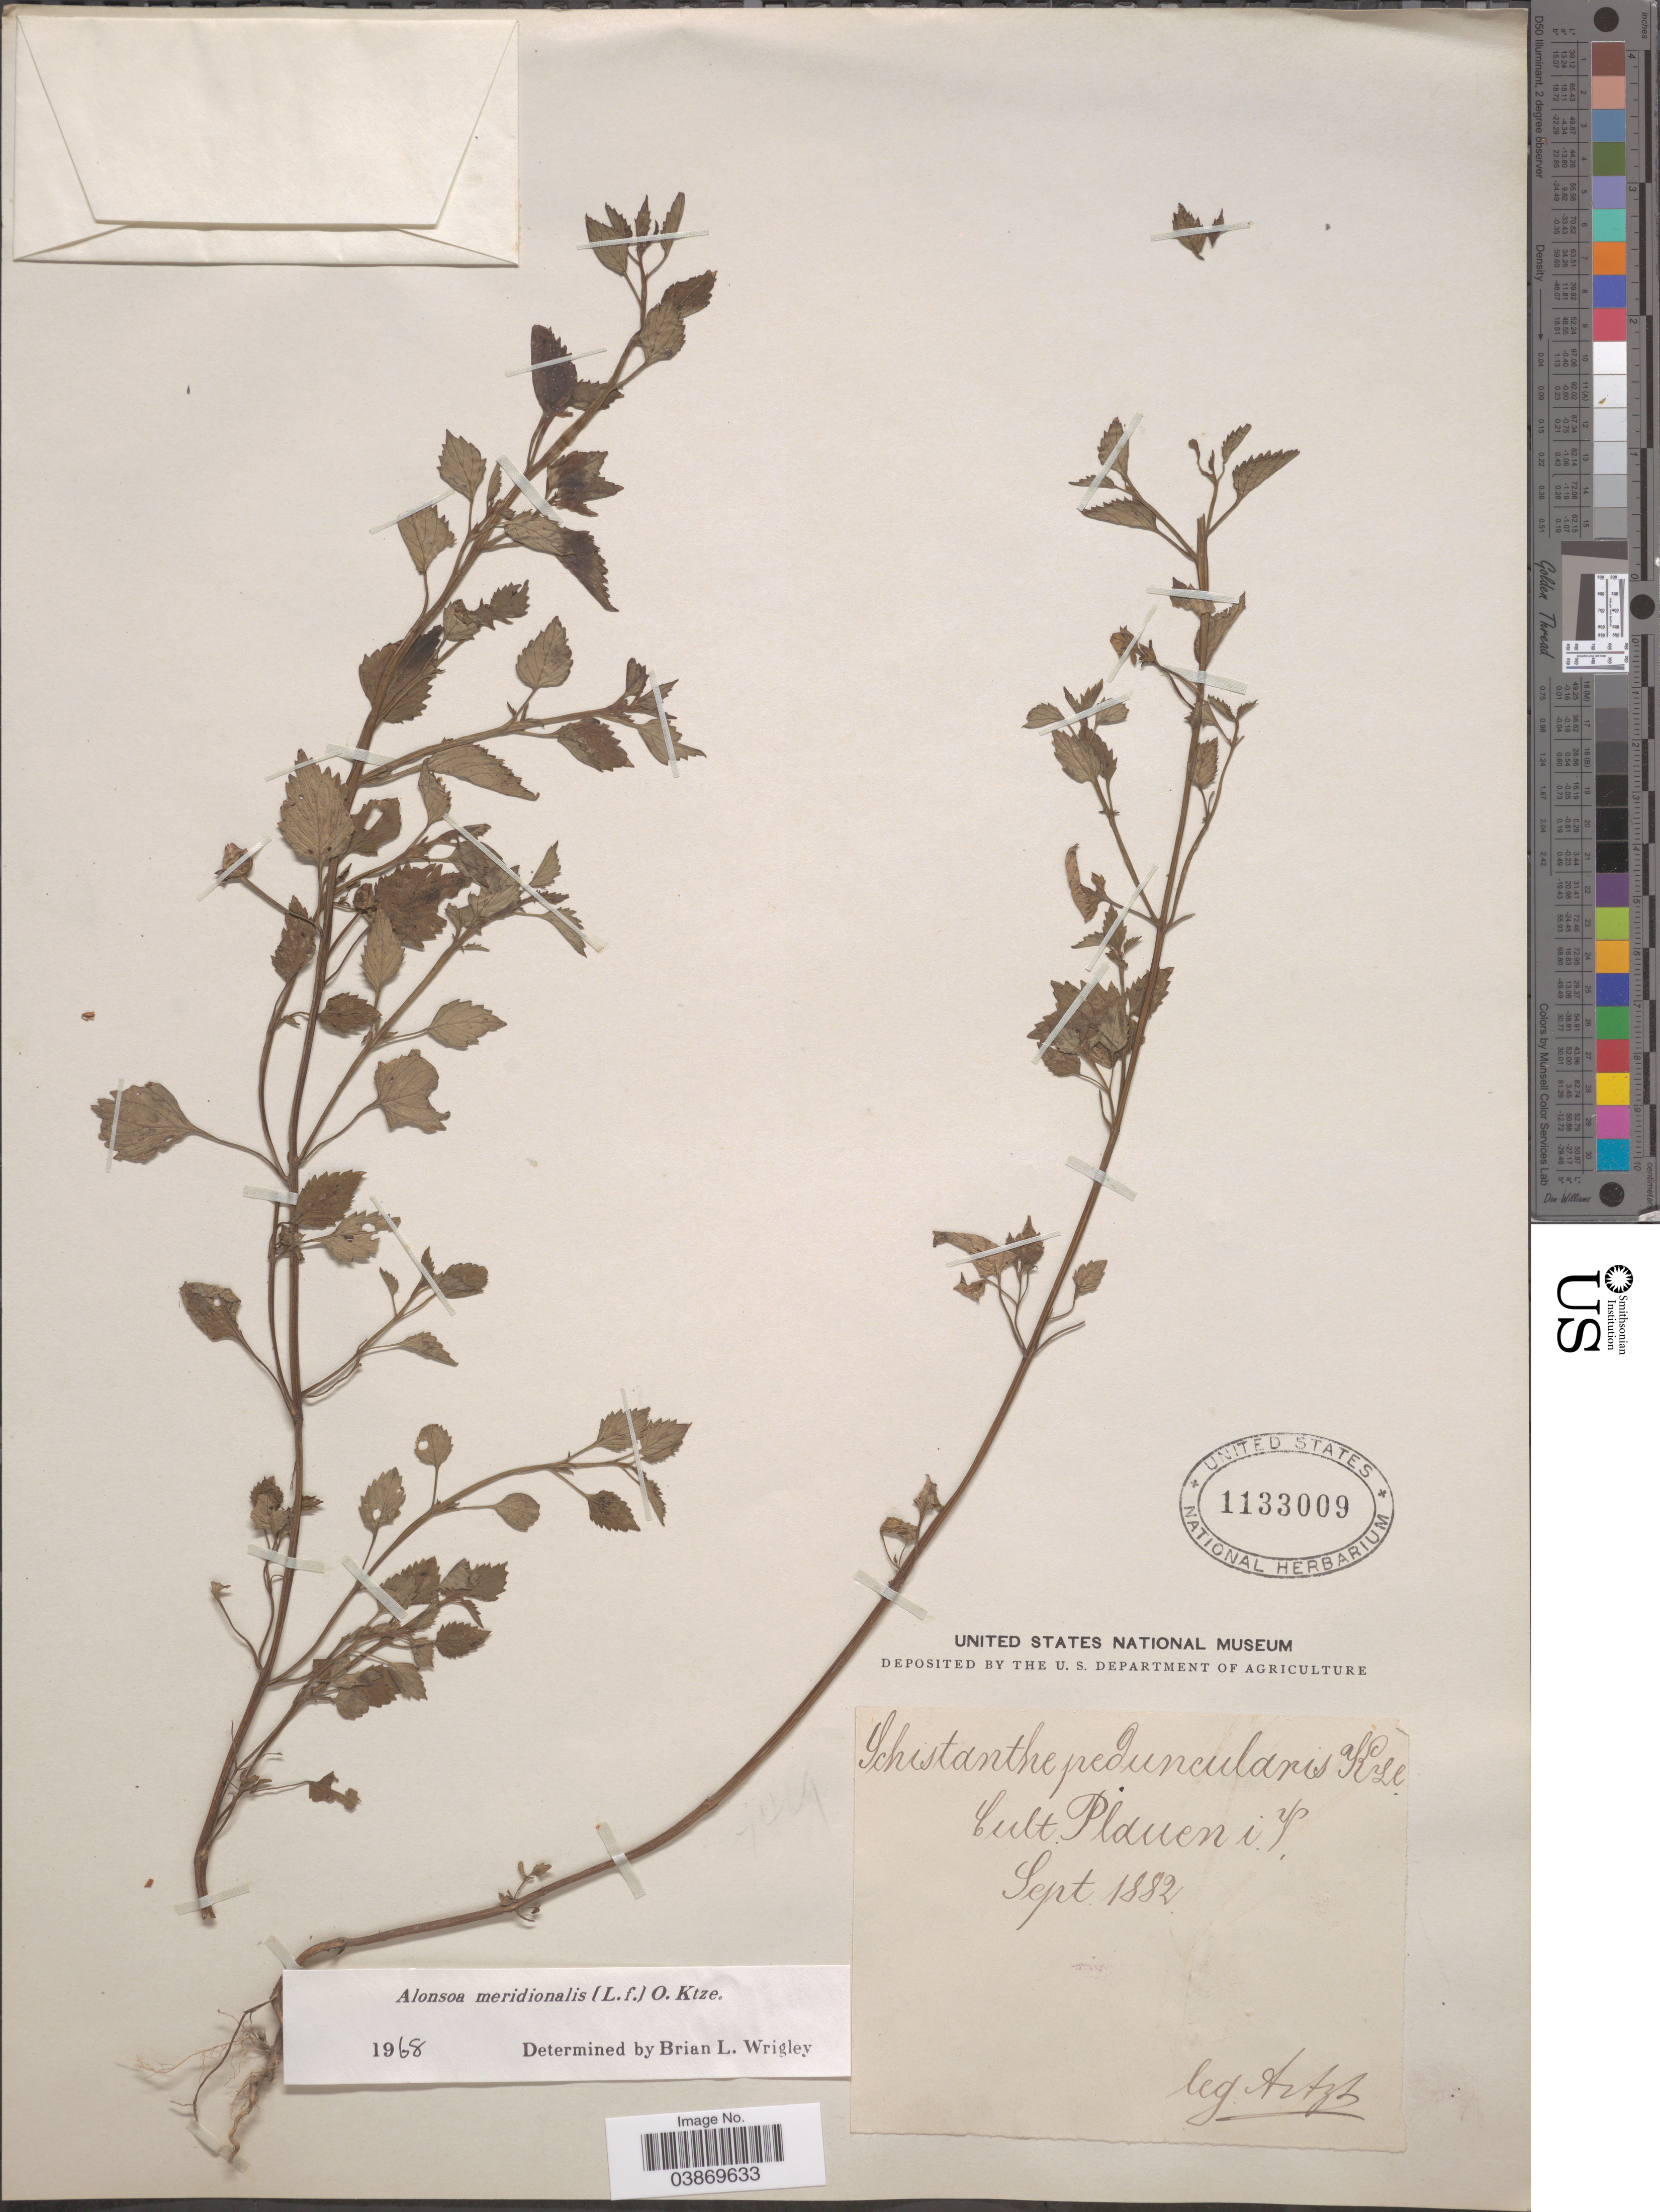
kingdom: Plantae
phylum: Tracheophyta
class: Magnoliopsida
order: Lamiales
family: Scrophulariaceae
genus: Alonsoa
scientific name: Alonsoa meridionalis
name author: (L. f.) Kuntze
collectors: -. Artzb.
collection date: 1882-09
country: Germany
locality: Plauen i. P [interpreted].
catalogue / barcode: US 1133009